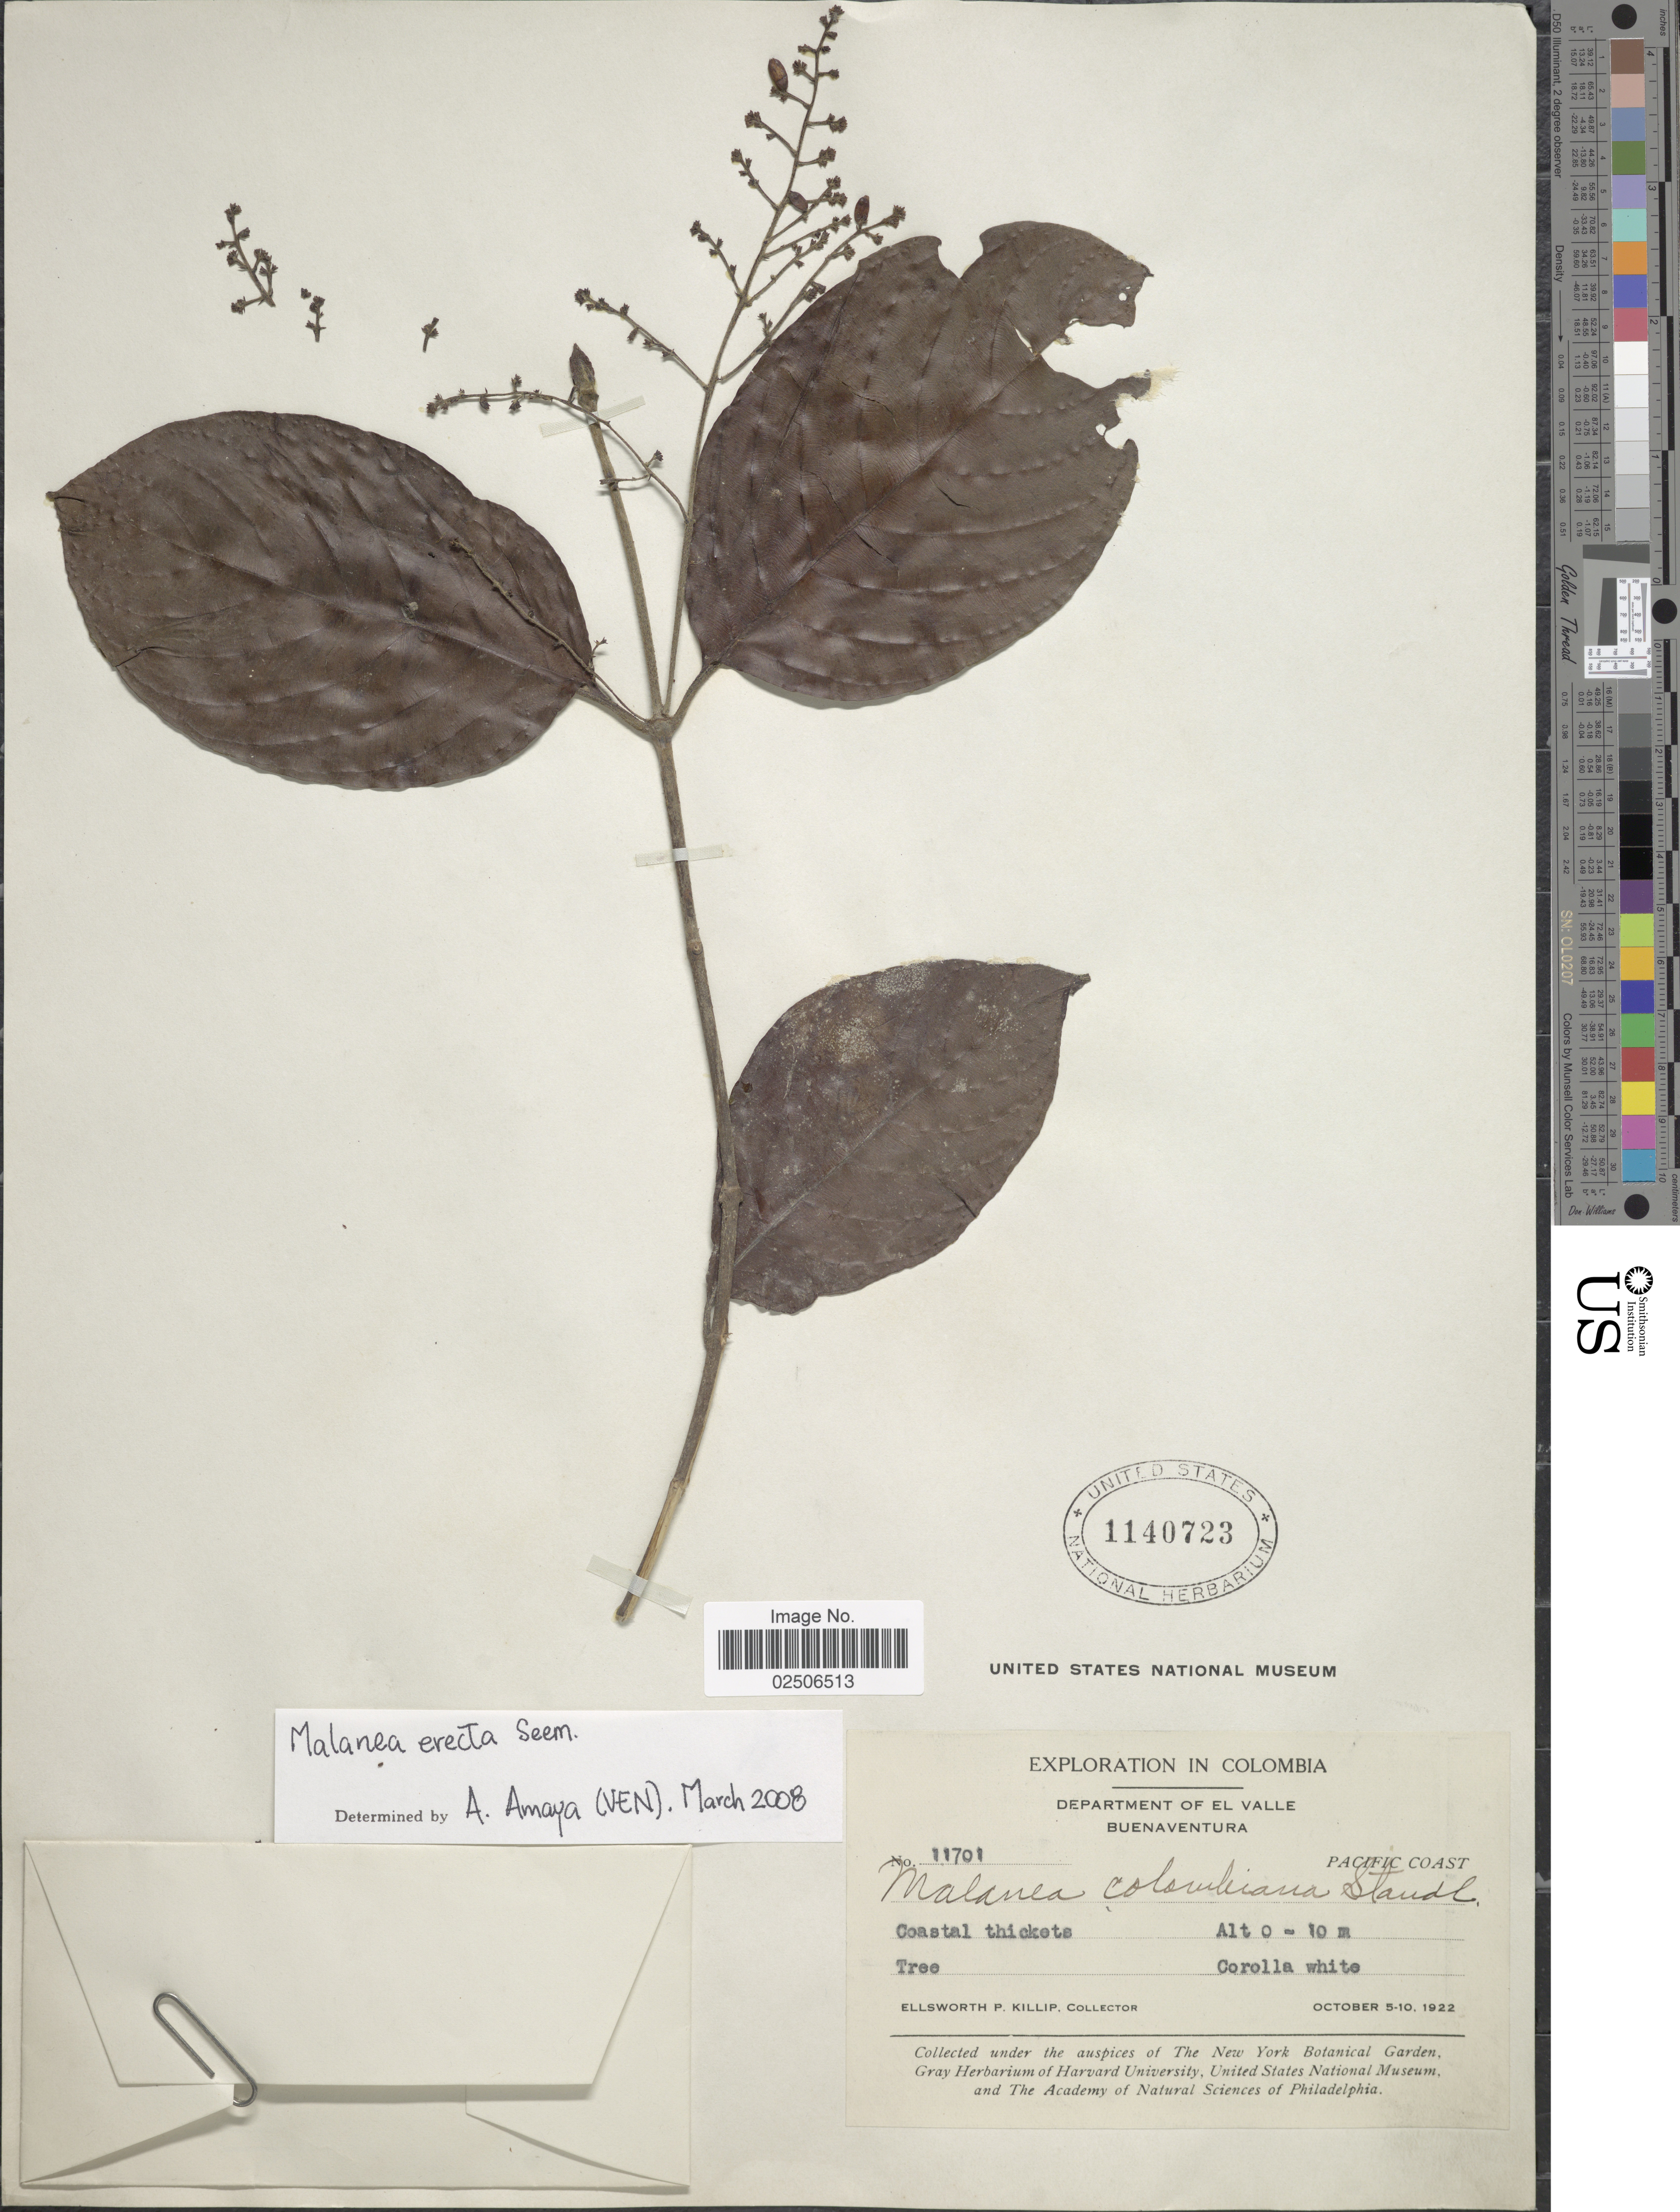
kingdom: Plantae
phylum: Tracheophyta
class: Magnoliopsida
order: Gentianales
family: Rubiaceae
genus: Malanea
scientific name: Malanea erecta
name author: Seem.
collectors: E. P. Killip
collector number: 11701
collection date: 1922-10-05/1922-10-10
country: Colombia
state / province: Valle del Cauca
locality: Department of El Valle, Buenaventura, Pacific Coast, Coastal thicket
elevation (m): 0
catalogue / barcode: US 1140723